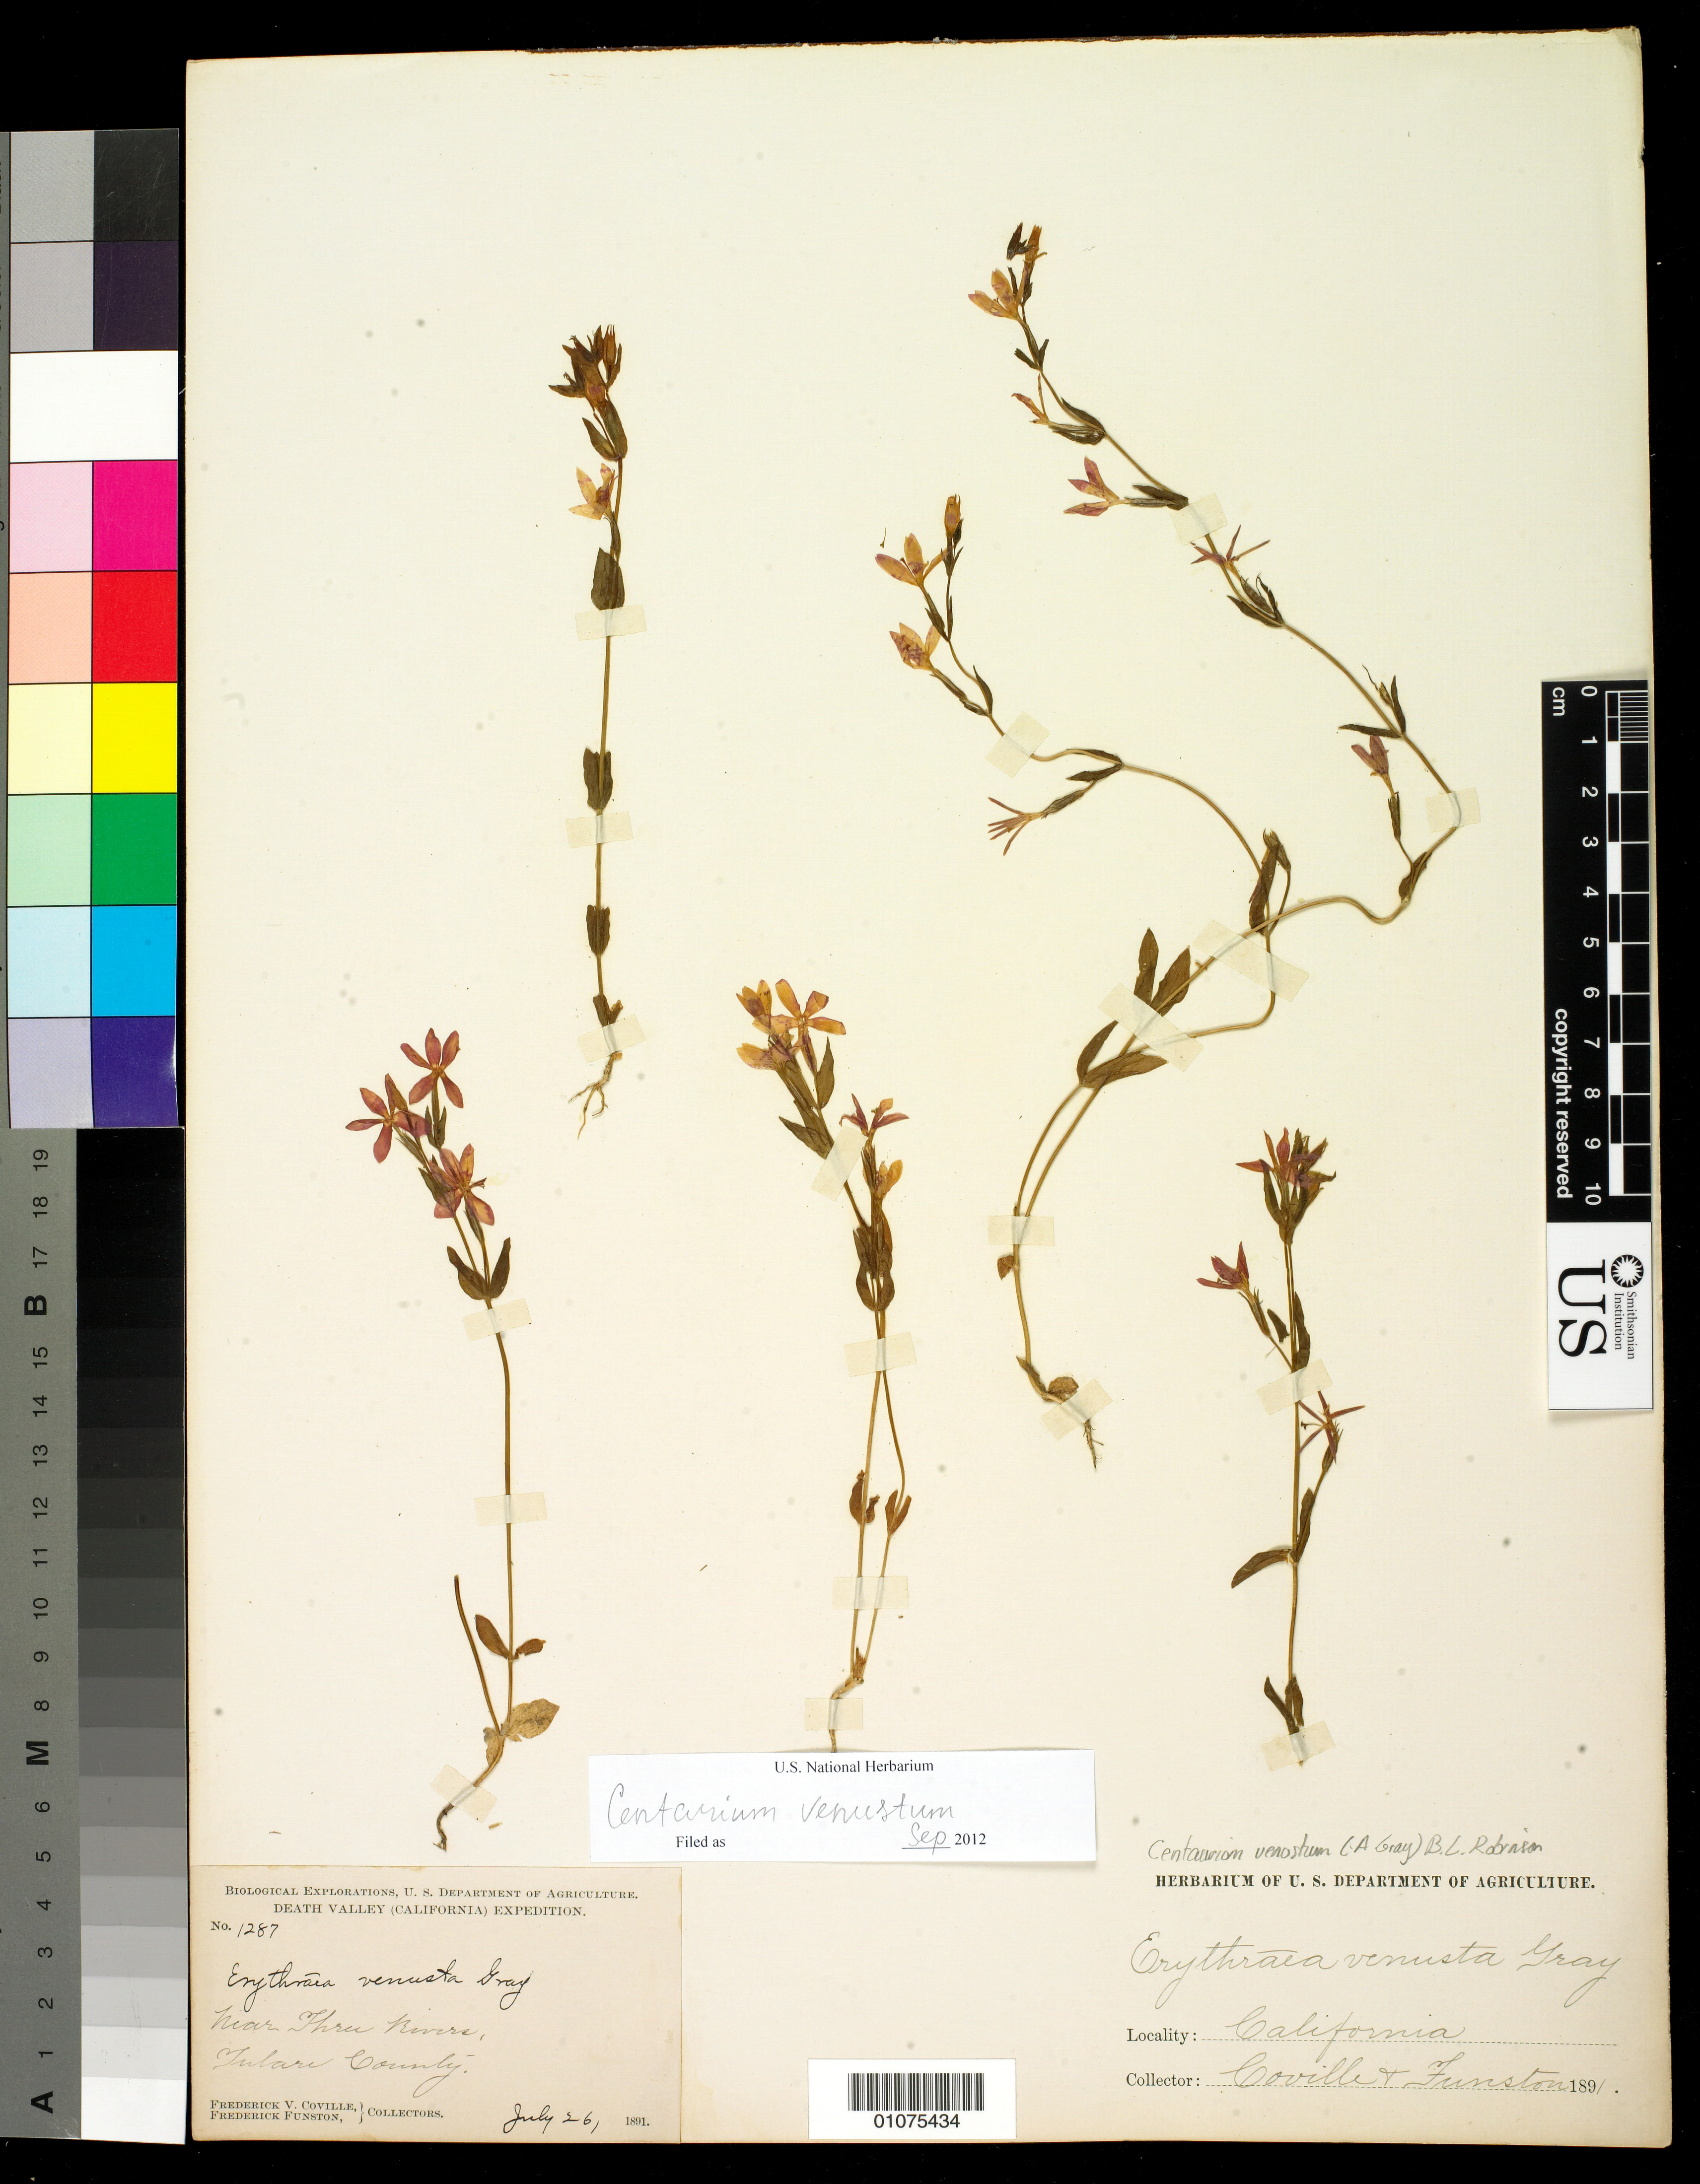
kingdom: Plantae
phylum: Tracheophyta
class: Magnoliopsida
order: Gentianales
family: Gentianaceae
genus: Centaurium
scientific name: Centaurium venustum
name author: (A. Gray) B.L. Rob.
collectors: F. V. Coville & F. Funston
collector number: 1287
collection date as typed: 26 Jul 1891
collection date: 1891-07-26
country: United States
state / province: California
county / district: Tulare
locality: Near Three Rivers